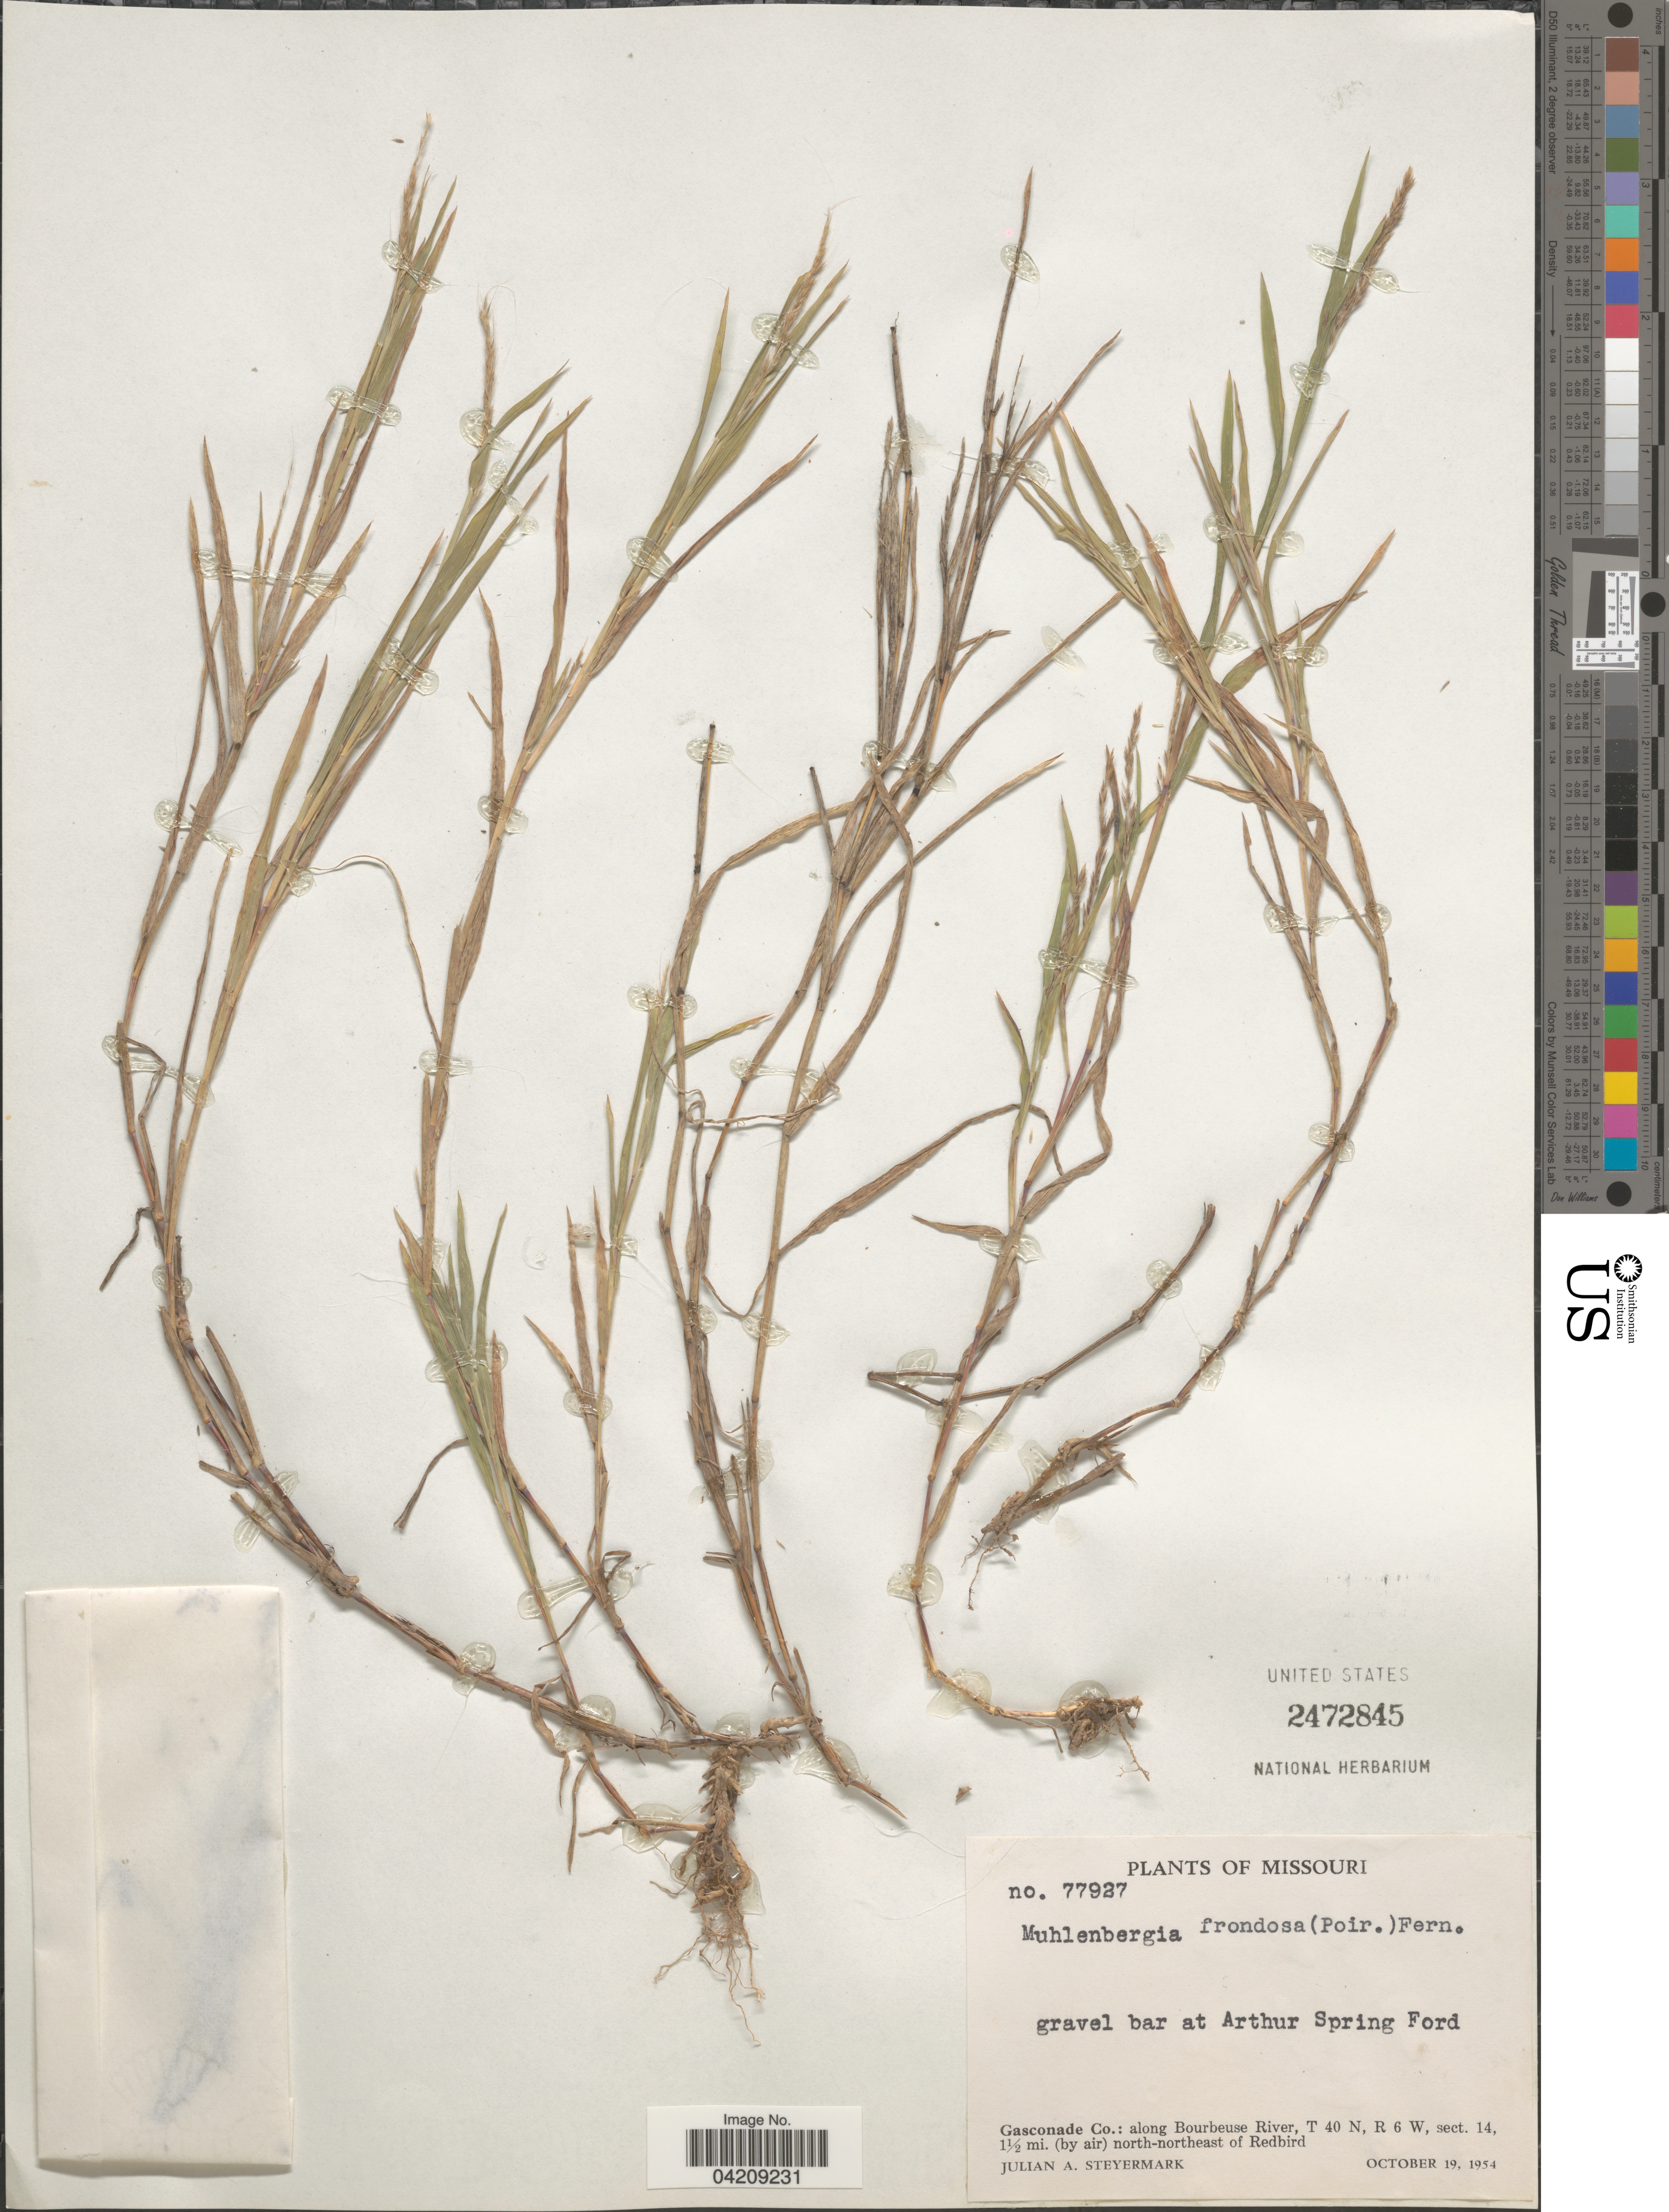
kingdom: Plantae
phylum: Tracheophyta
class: Liliopsida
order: Poales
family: Poaceae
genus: Muhlenbergia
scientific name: Muhlenbergia frondosa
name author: (Poir.) Fernald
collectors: J. Steyermark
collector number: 77927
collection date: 1954-10-19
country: United States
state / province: Missouri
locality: Gravel bar at Arthur Spring Ford. Gasconade Co.: along Bourbeuse River, T 40 N, R 6 W, sect. 14, 1½ mi. (by air) north-northeast of Redbird.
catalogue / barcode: US 2472845